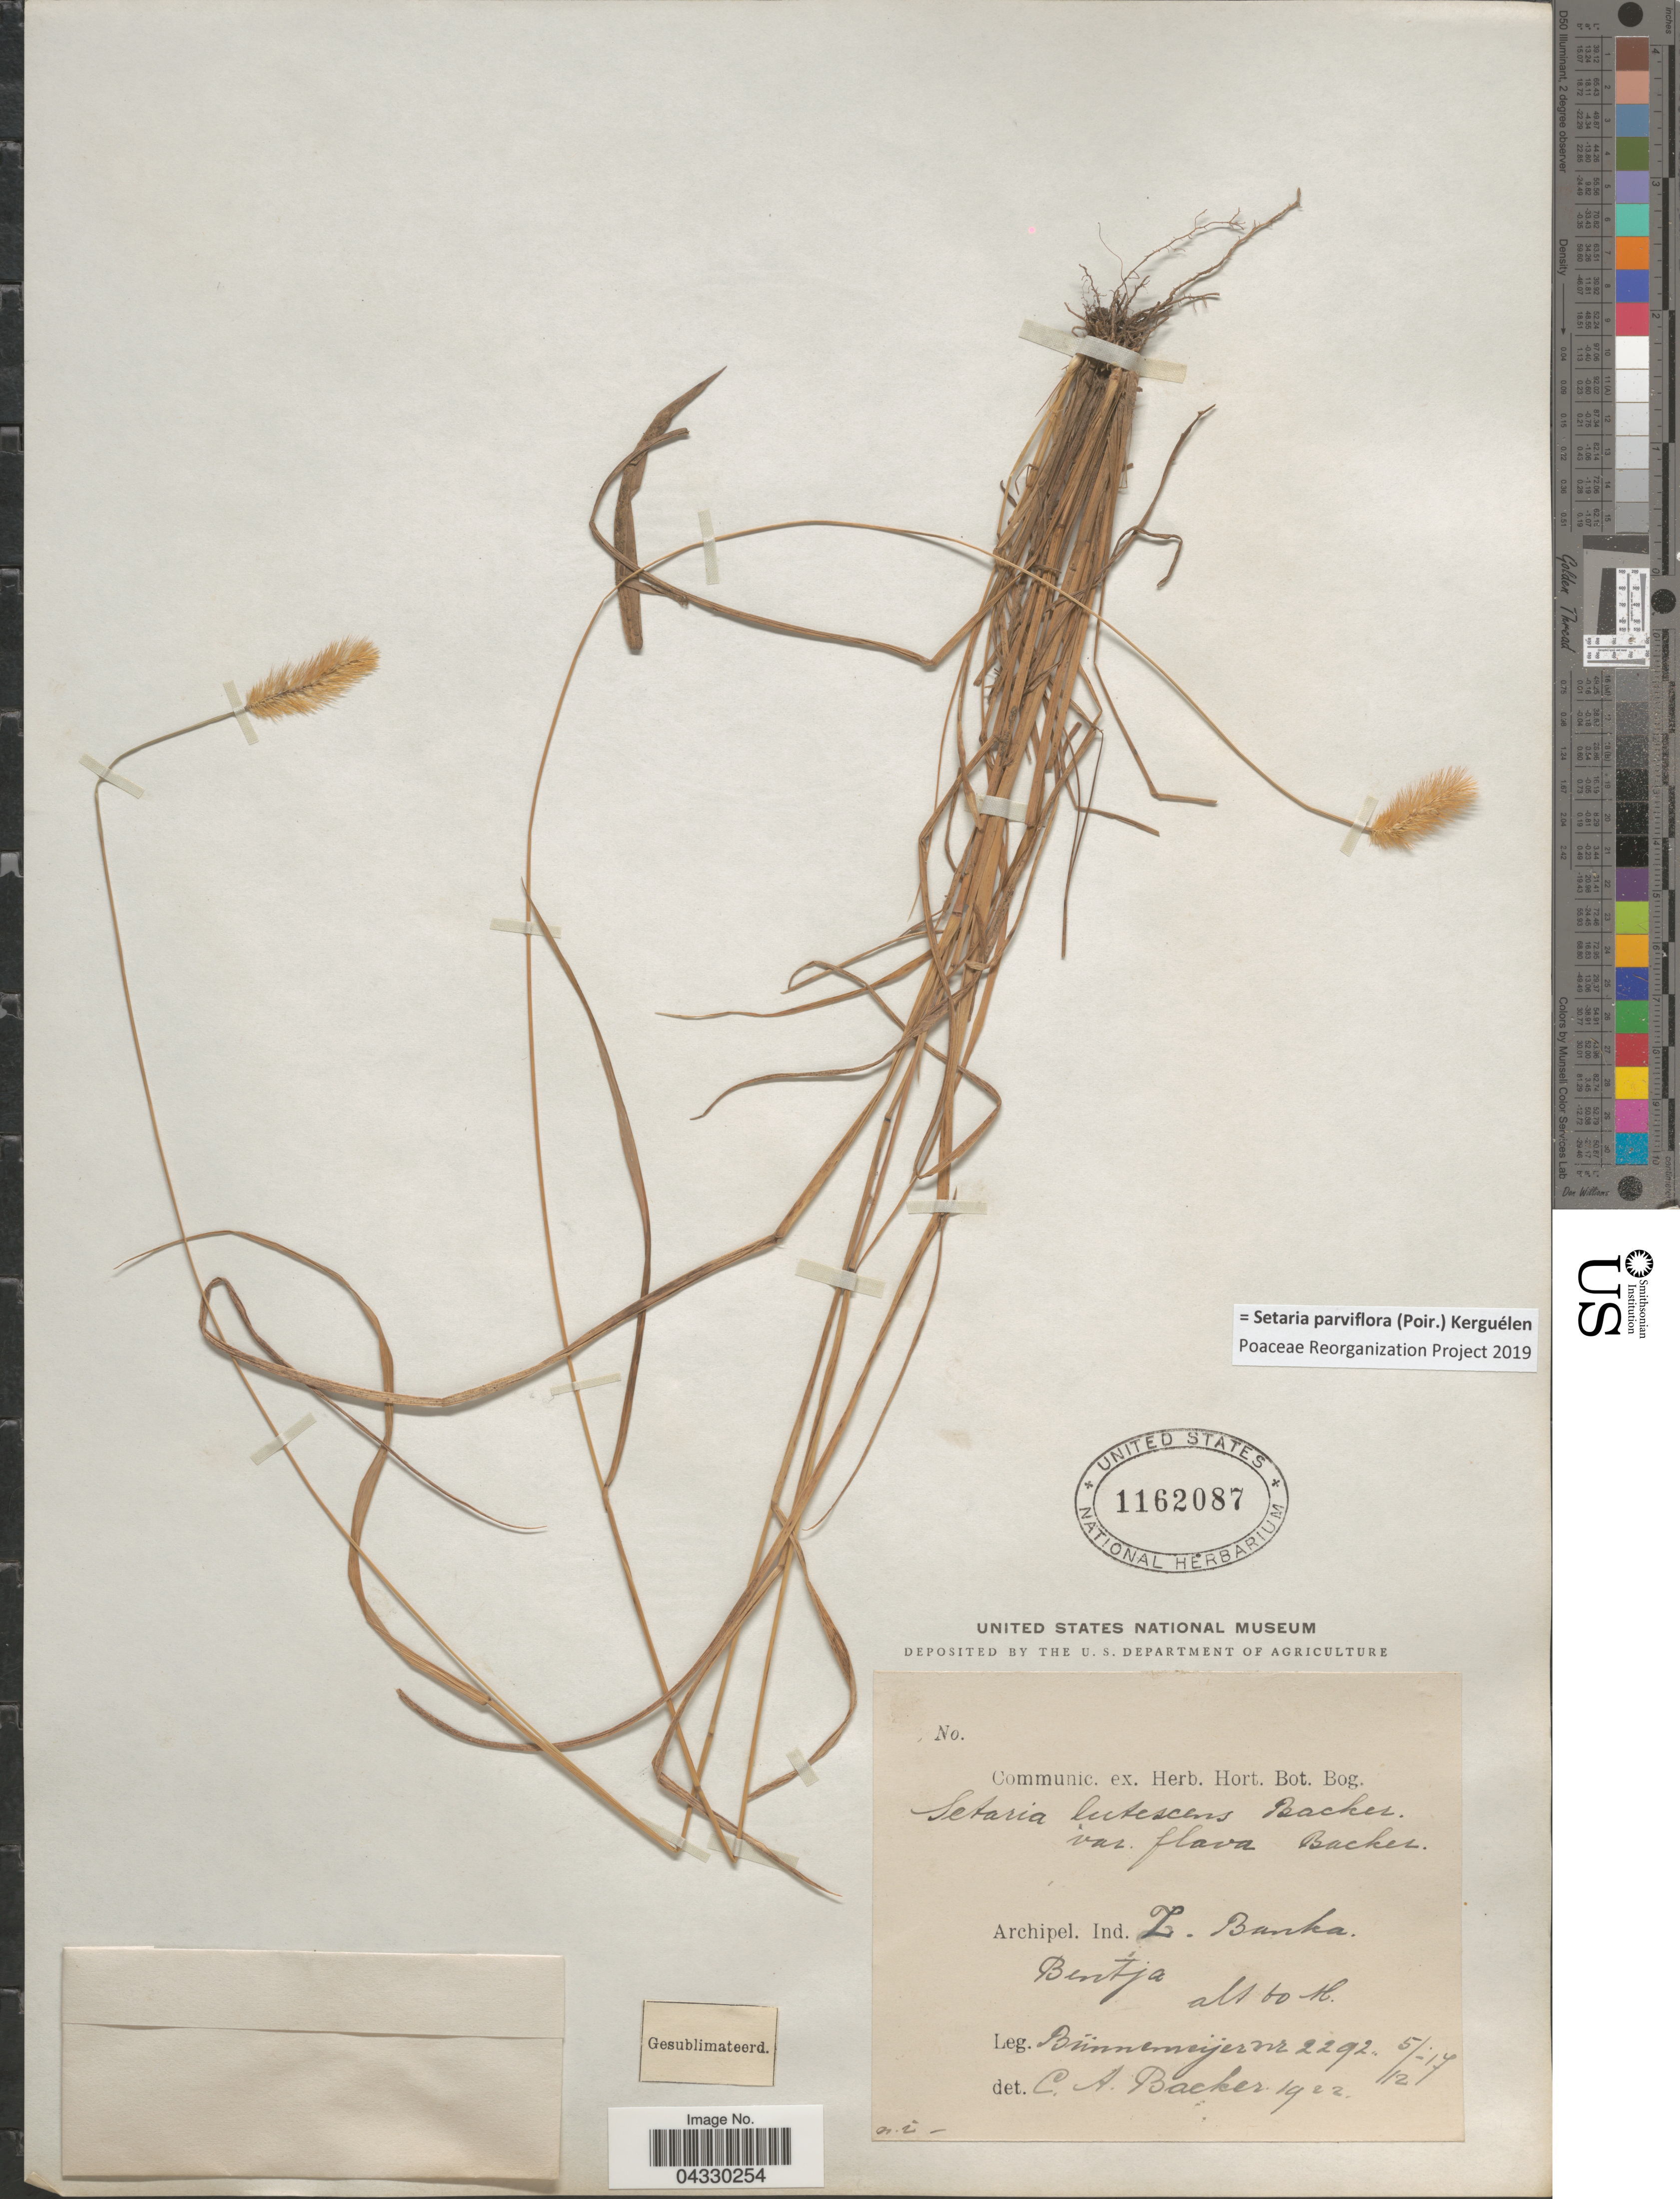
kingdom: Plantae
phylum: Tracheophyta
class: Liliopsida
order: Poales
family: Poaceae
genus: Setaria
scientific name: Setaria parviflora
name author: (Poir.) Kerguélen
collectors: -. Bunnemeijer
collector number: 2292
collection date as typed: Transcribed d/m/y: 17/5/12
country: Indonesia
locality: Archipel. Ind. L. Banka. Bentja.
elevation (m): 60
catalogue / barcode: US 1162087